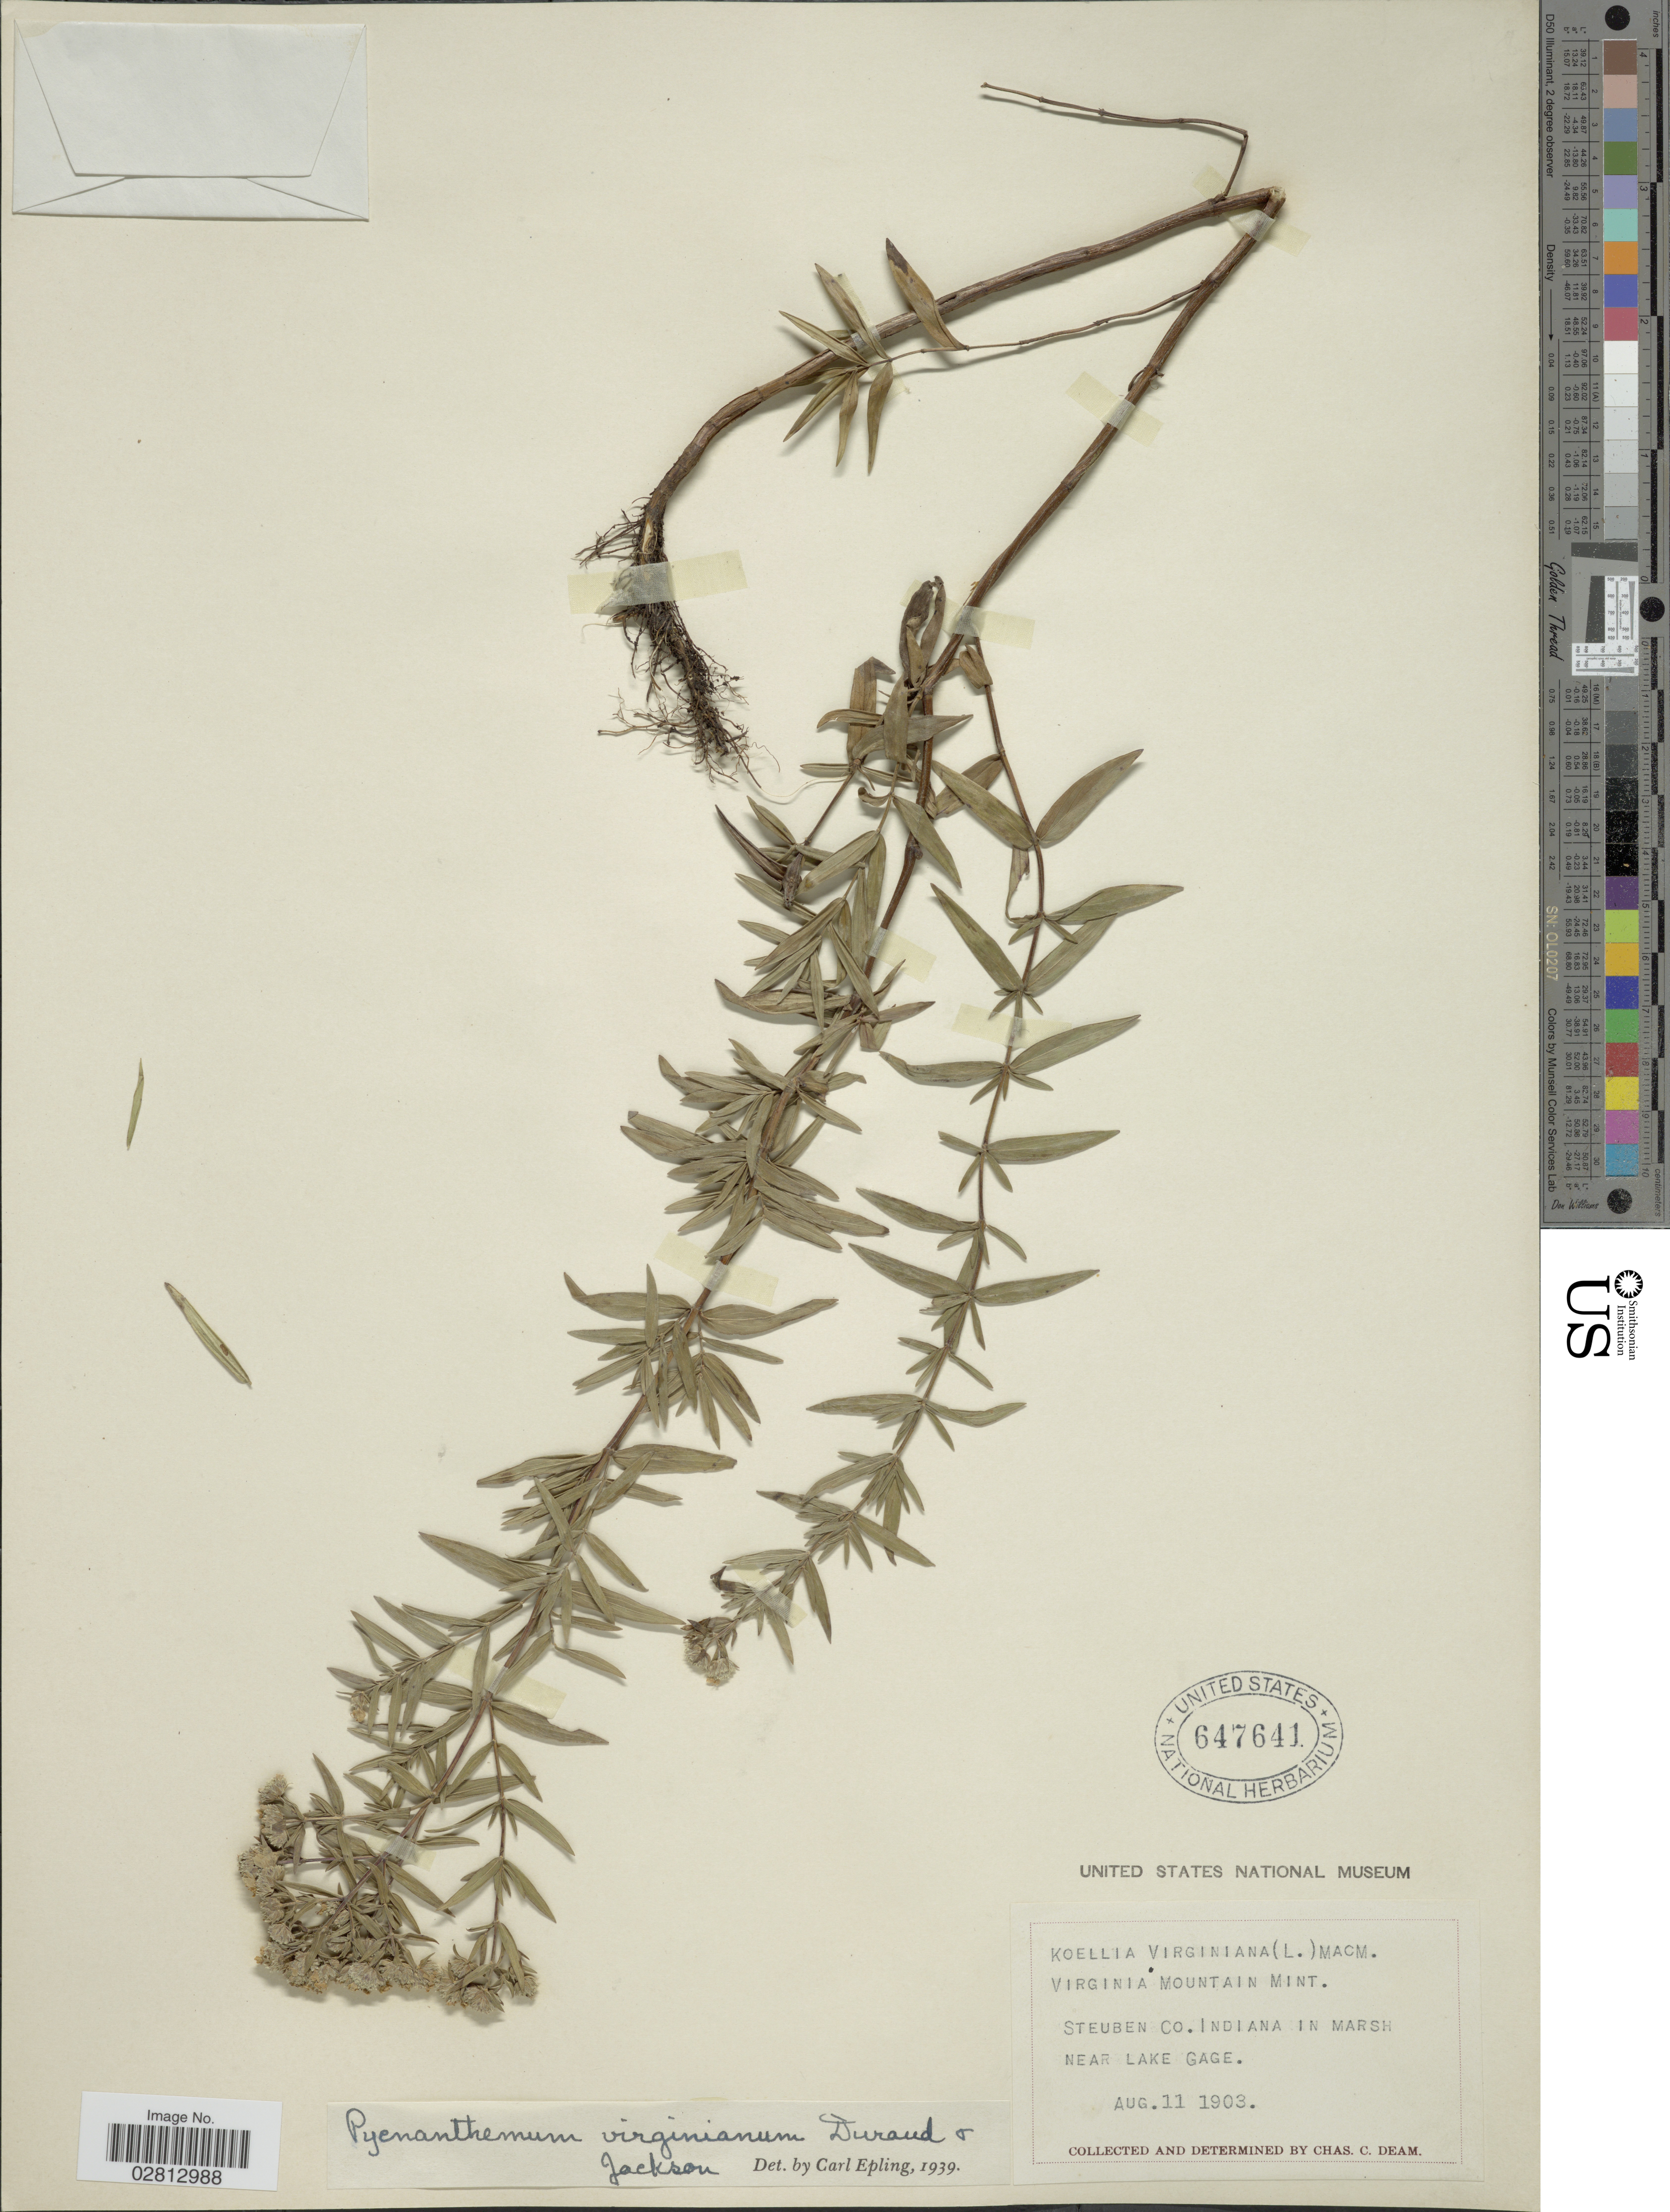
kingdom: Plantae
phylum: Tracheophyta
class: Magnoliopsida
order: Lamiales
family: Lamiaceae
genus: Pycnanthemum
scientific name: Pycnanthemum virginianum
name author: (L.) Durand & B.D. Jacks. ex B.L. Rob. & Fernald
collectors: C. C. Deam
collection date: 1903-08-11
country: United States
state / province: Indiana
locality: Steuben Co. Indiana in marsh near Lake Gage.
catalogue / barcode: US 647641